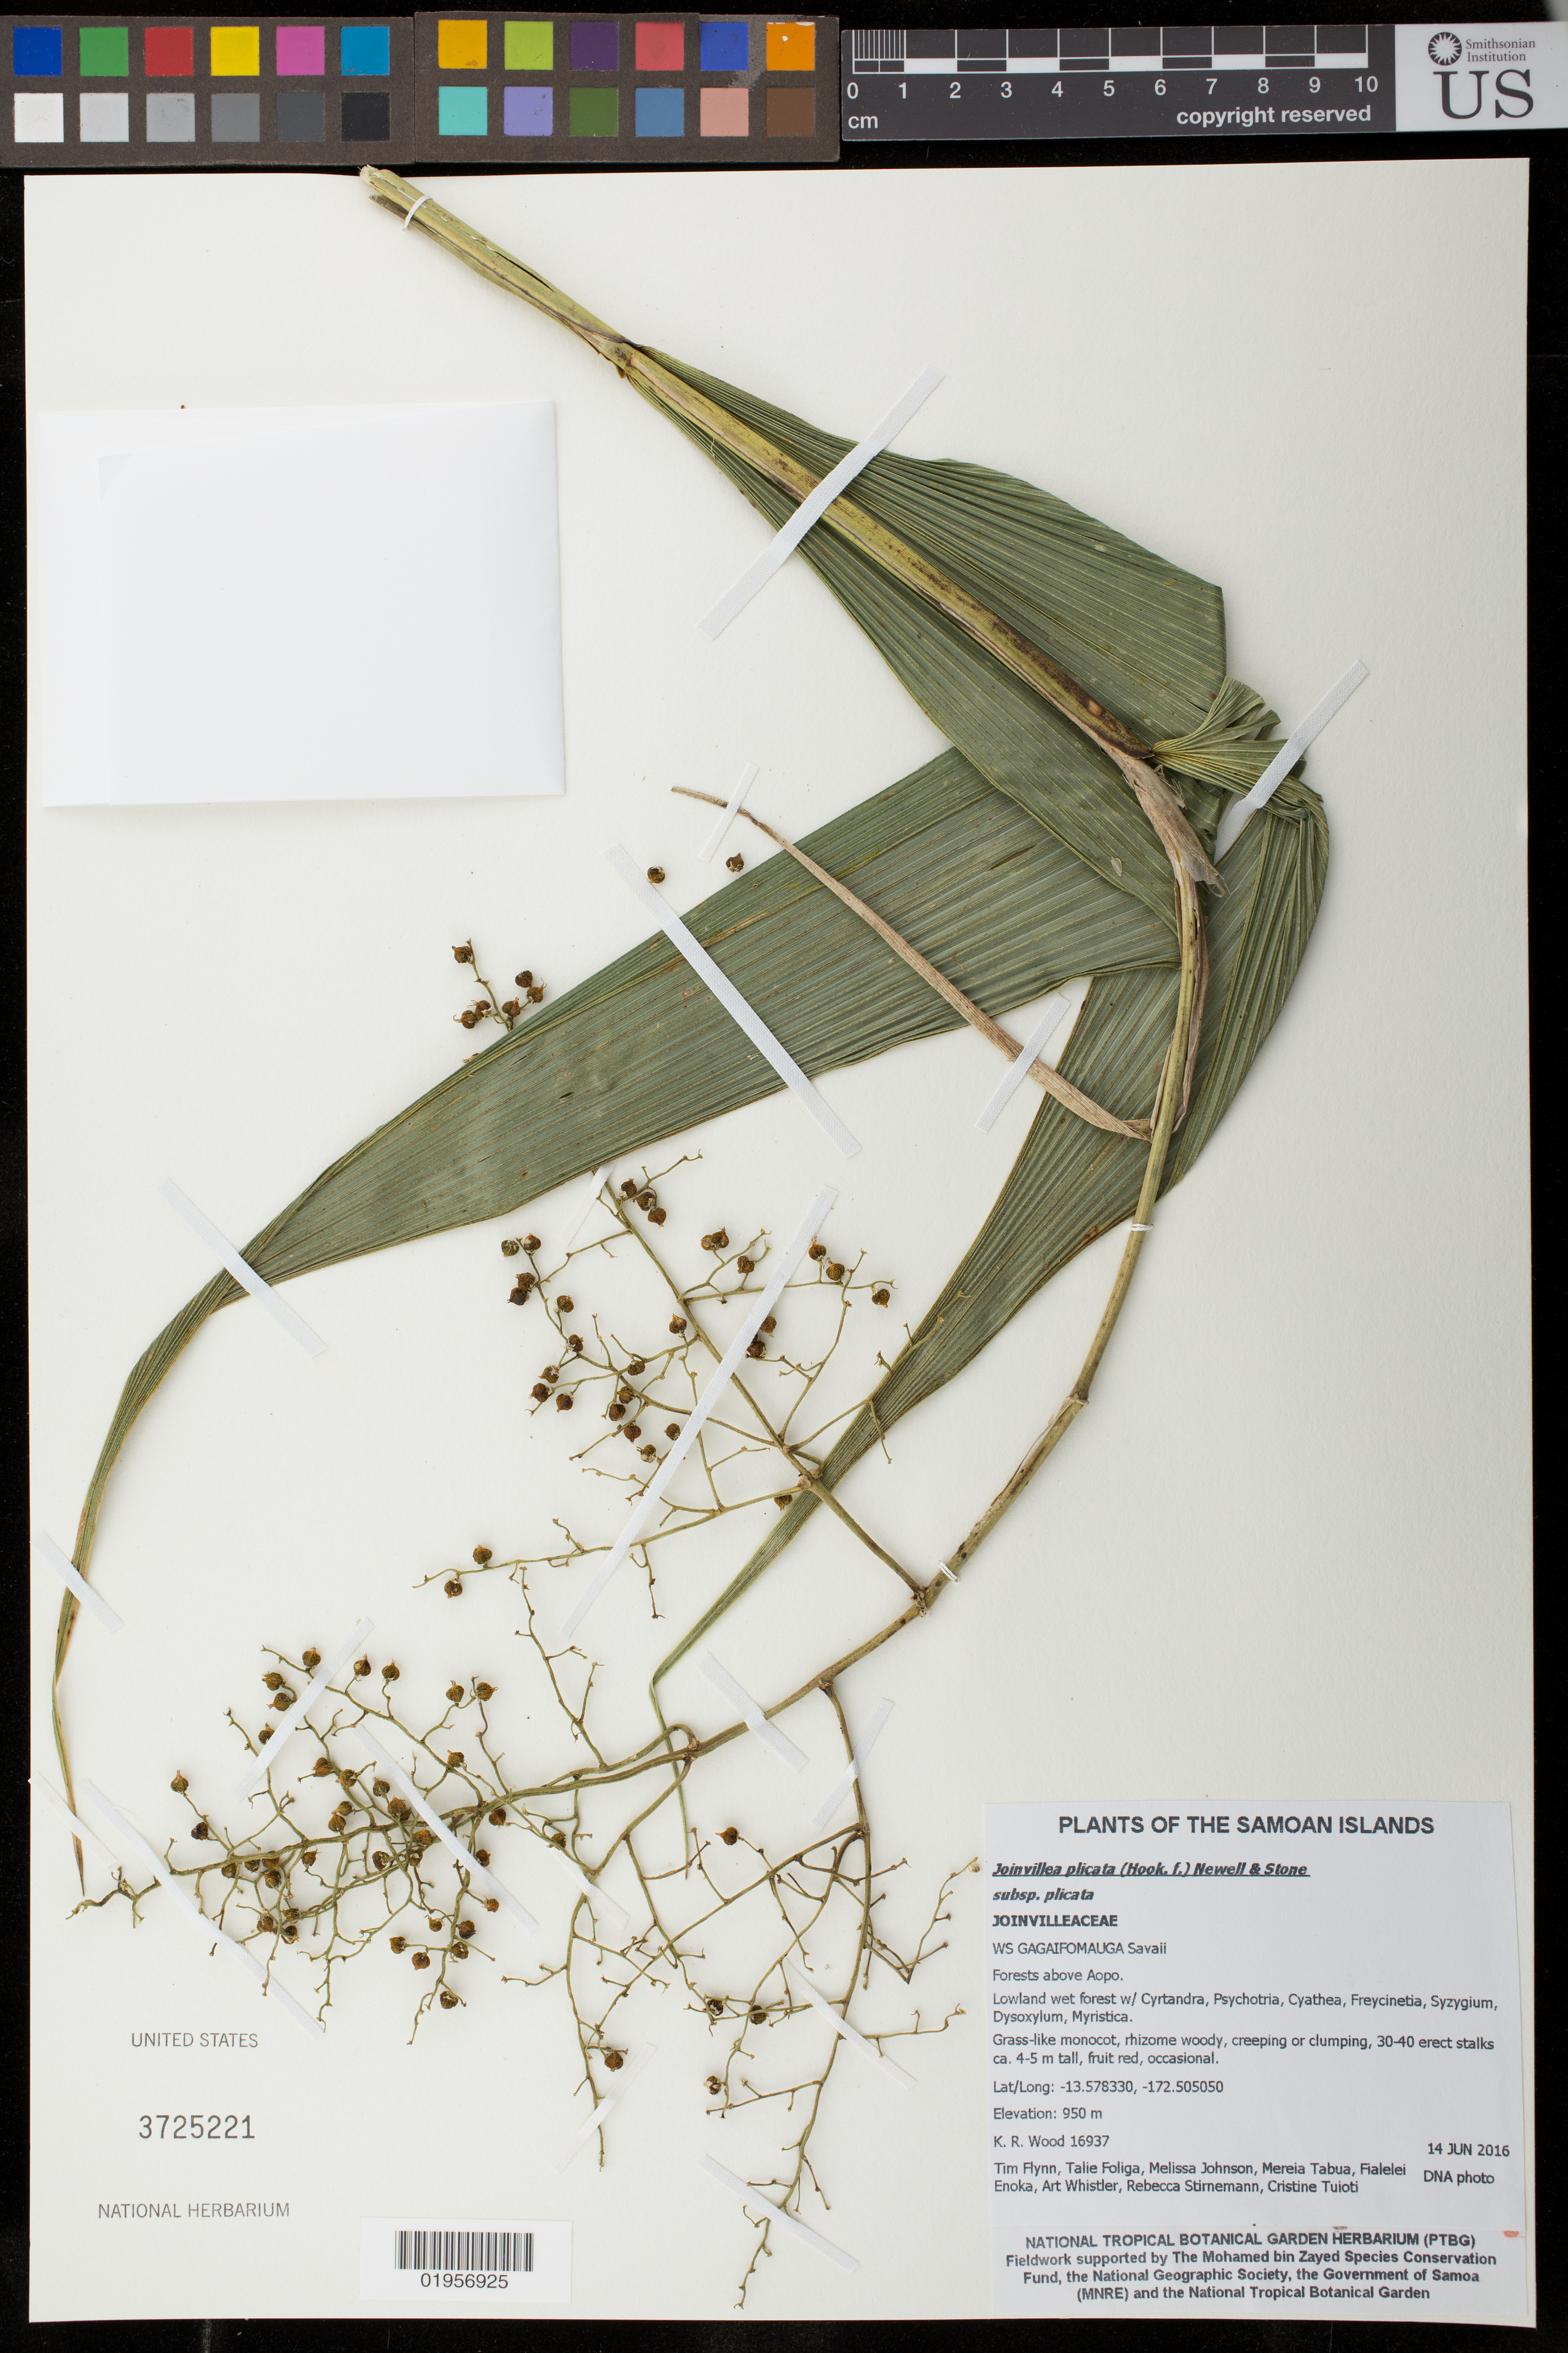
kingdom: Plantae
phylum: Tracheophyta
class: Liliopsida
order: Poales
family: Joinvilleaceae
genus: Joinvillea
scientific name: Joinvillea plicata subsp. plicata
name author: (Hook. f.) Newell & B.C. Stone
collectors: K. R. Wood, T. W. Flynn, T. Foliga, M. Johnson, M. Tabua, F. Enoka, A. Whistler & R. Stirnemann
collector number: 16937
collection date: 2016-06-14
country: Samoa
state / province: Gagaifomauga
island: Savai'i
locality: Savaii, Forests above Aopo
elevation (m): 950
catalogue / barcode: US 3725221